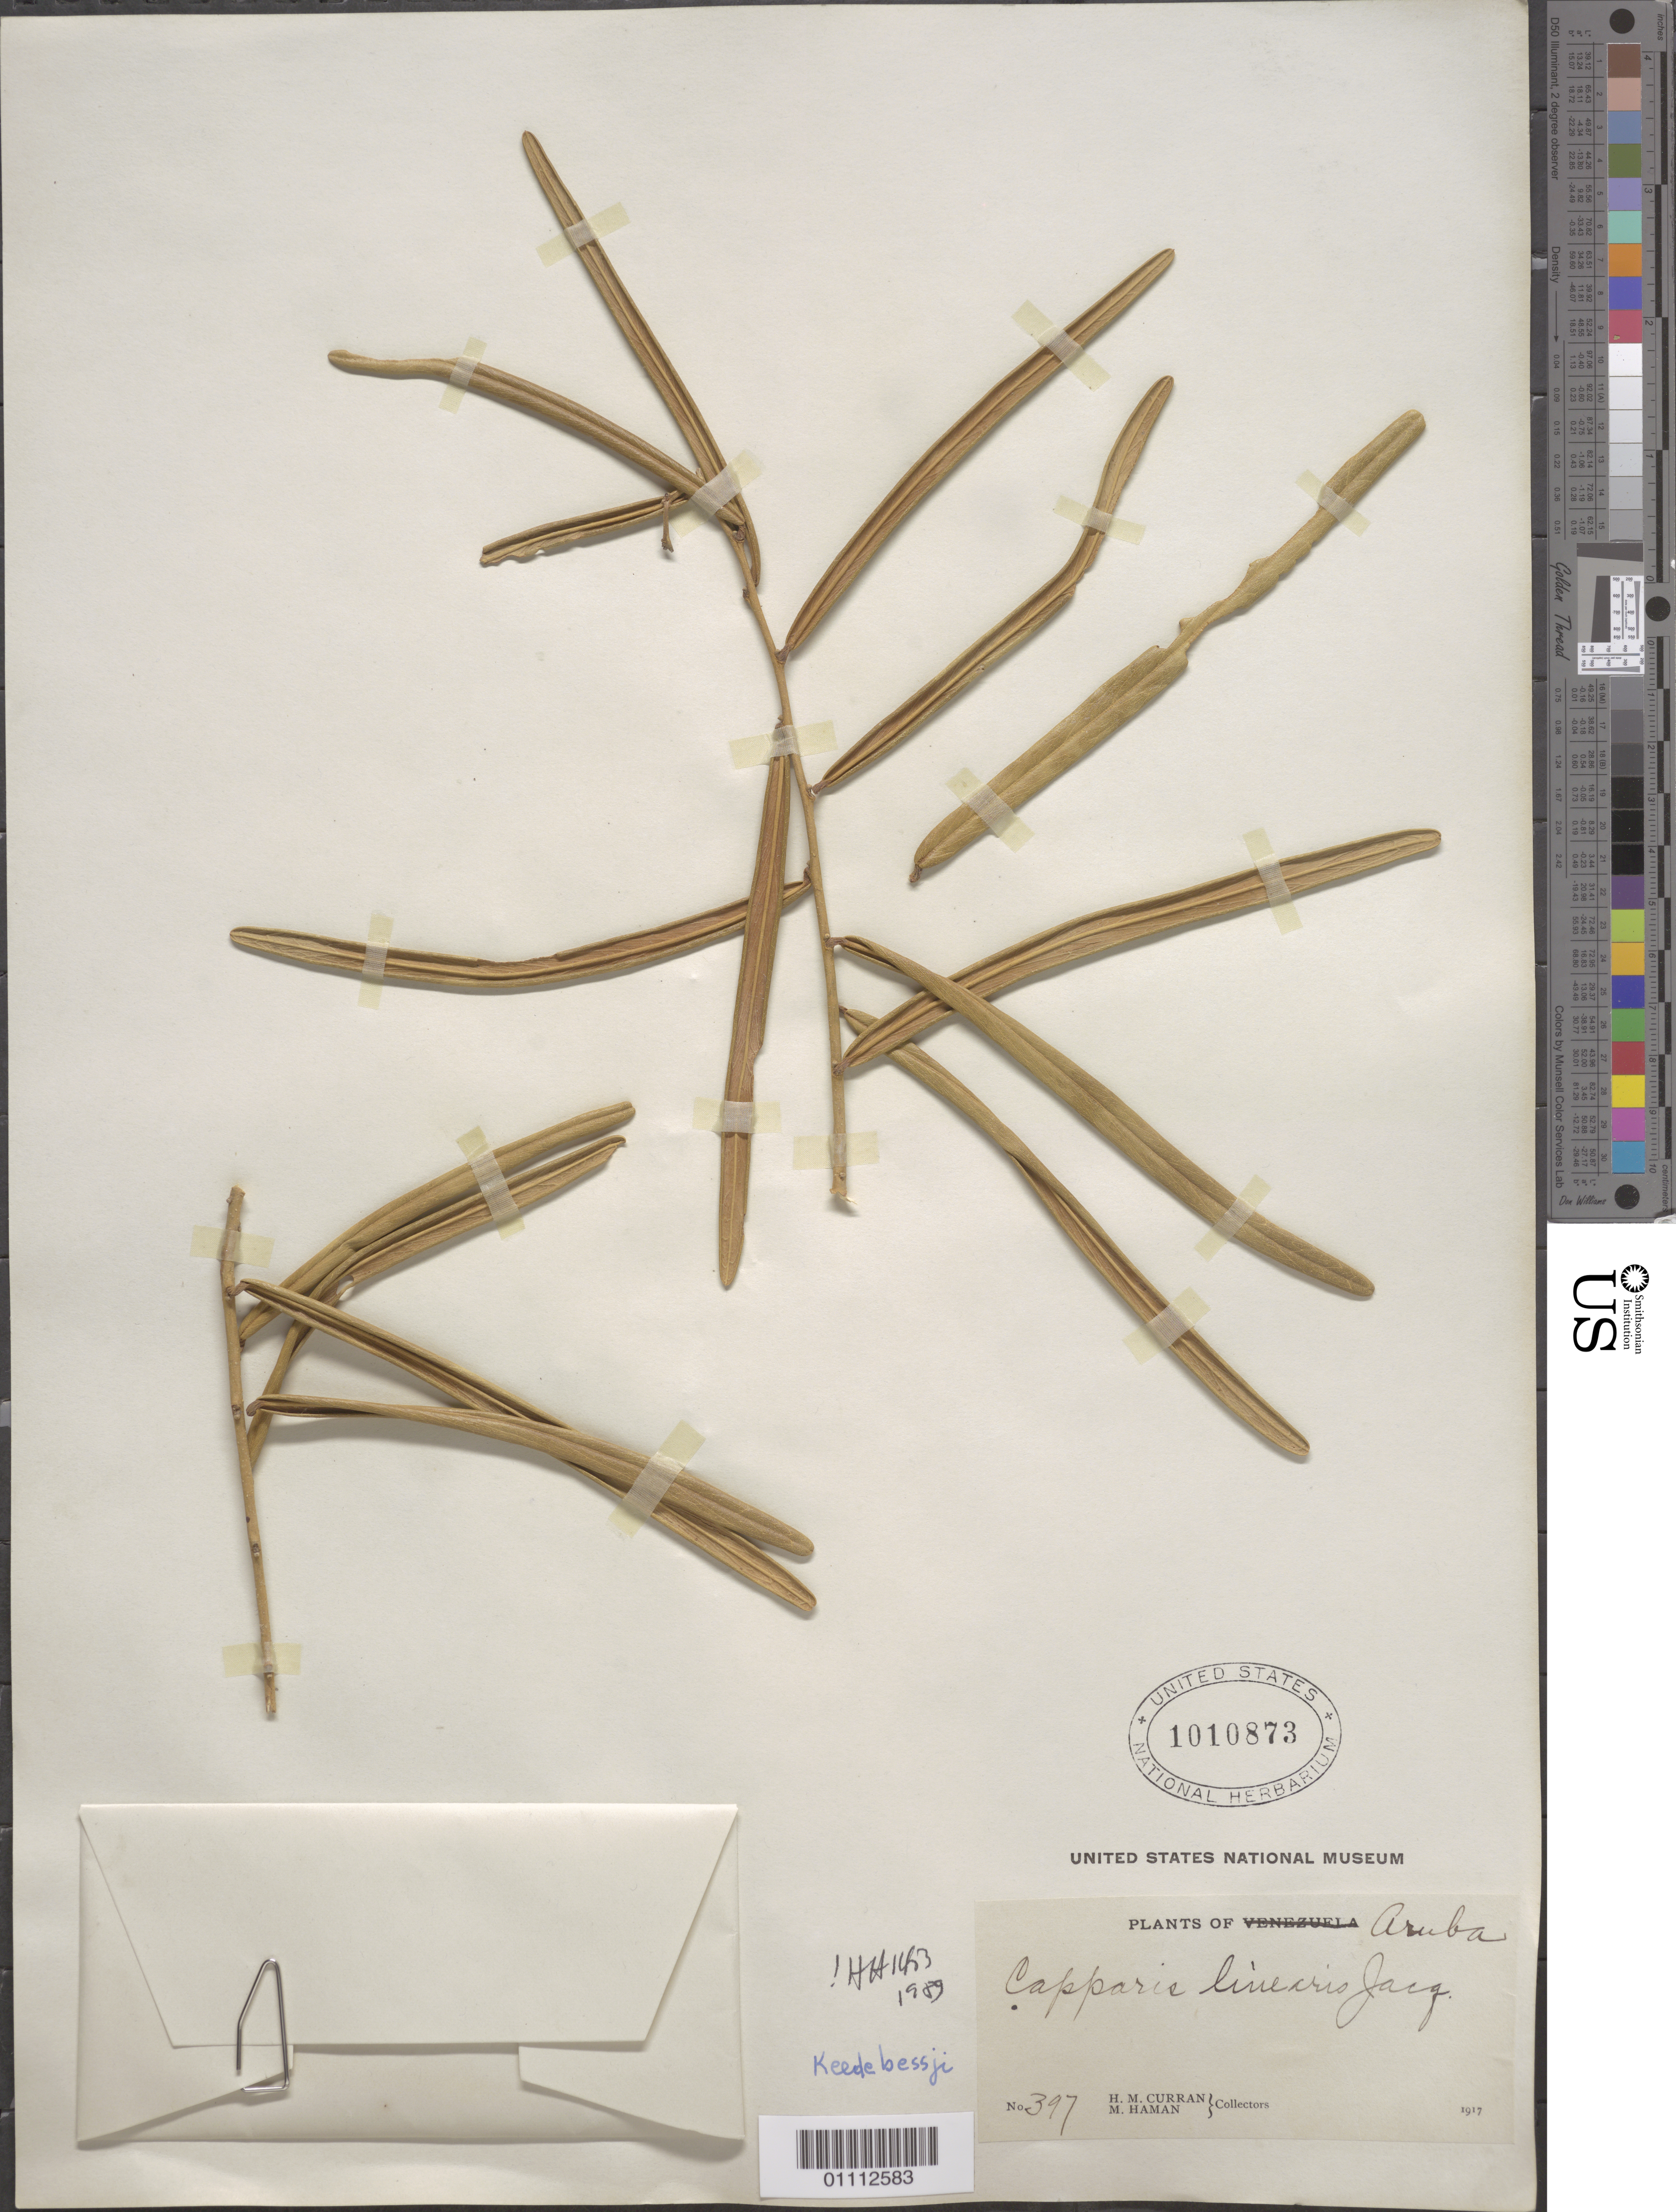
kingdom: Plantae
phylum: Tracheophyta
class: Magnoliopsida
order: Brassicales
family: Capparaceae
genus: Capparis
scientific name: Capparis linearis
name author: Jacq.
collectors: H. M. Curran & M. Haman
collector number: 397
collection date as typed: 1917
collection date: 1917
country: Aruba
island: Aruba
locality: Keedebessji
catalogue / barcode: US 1010873